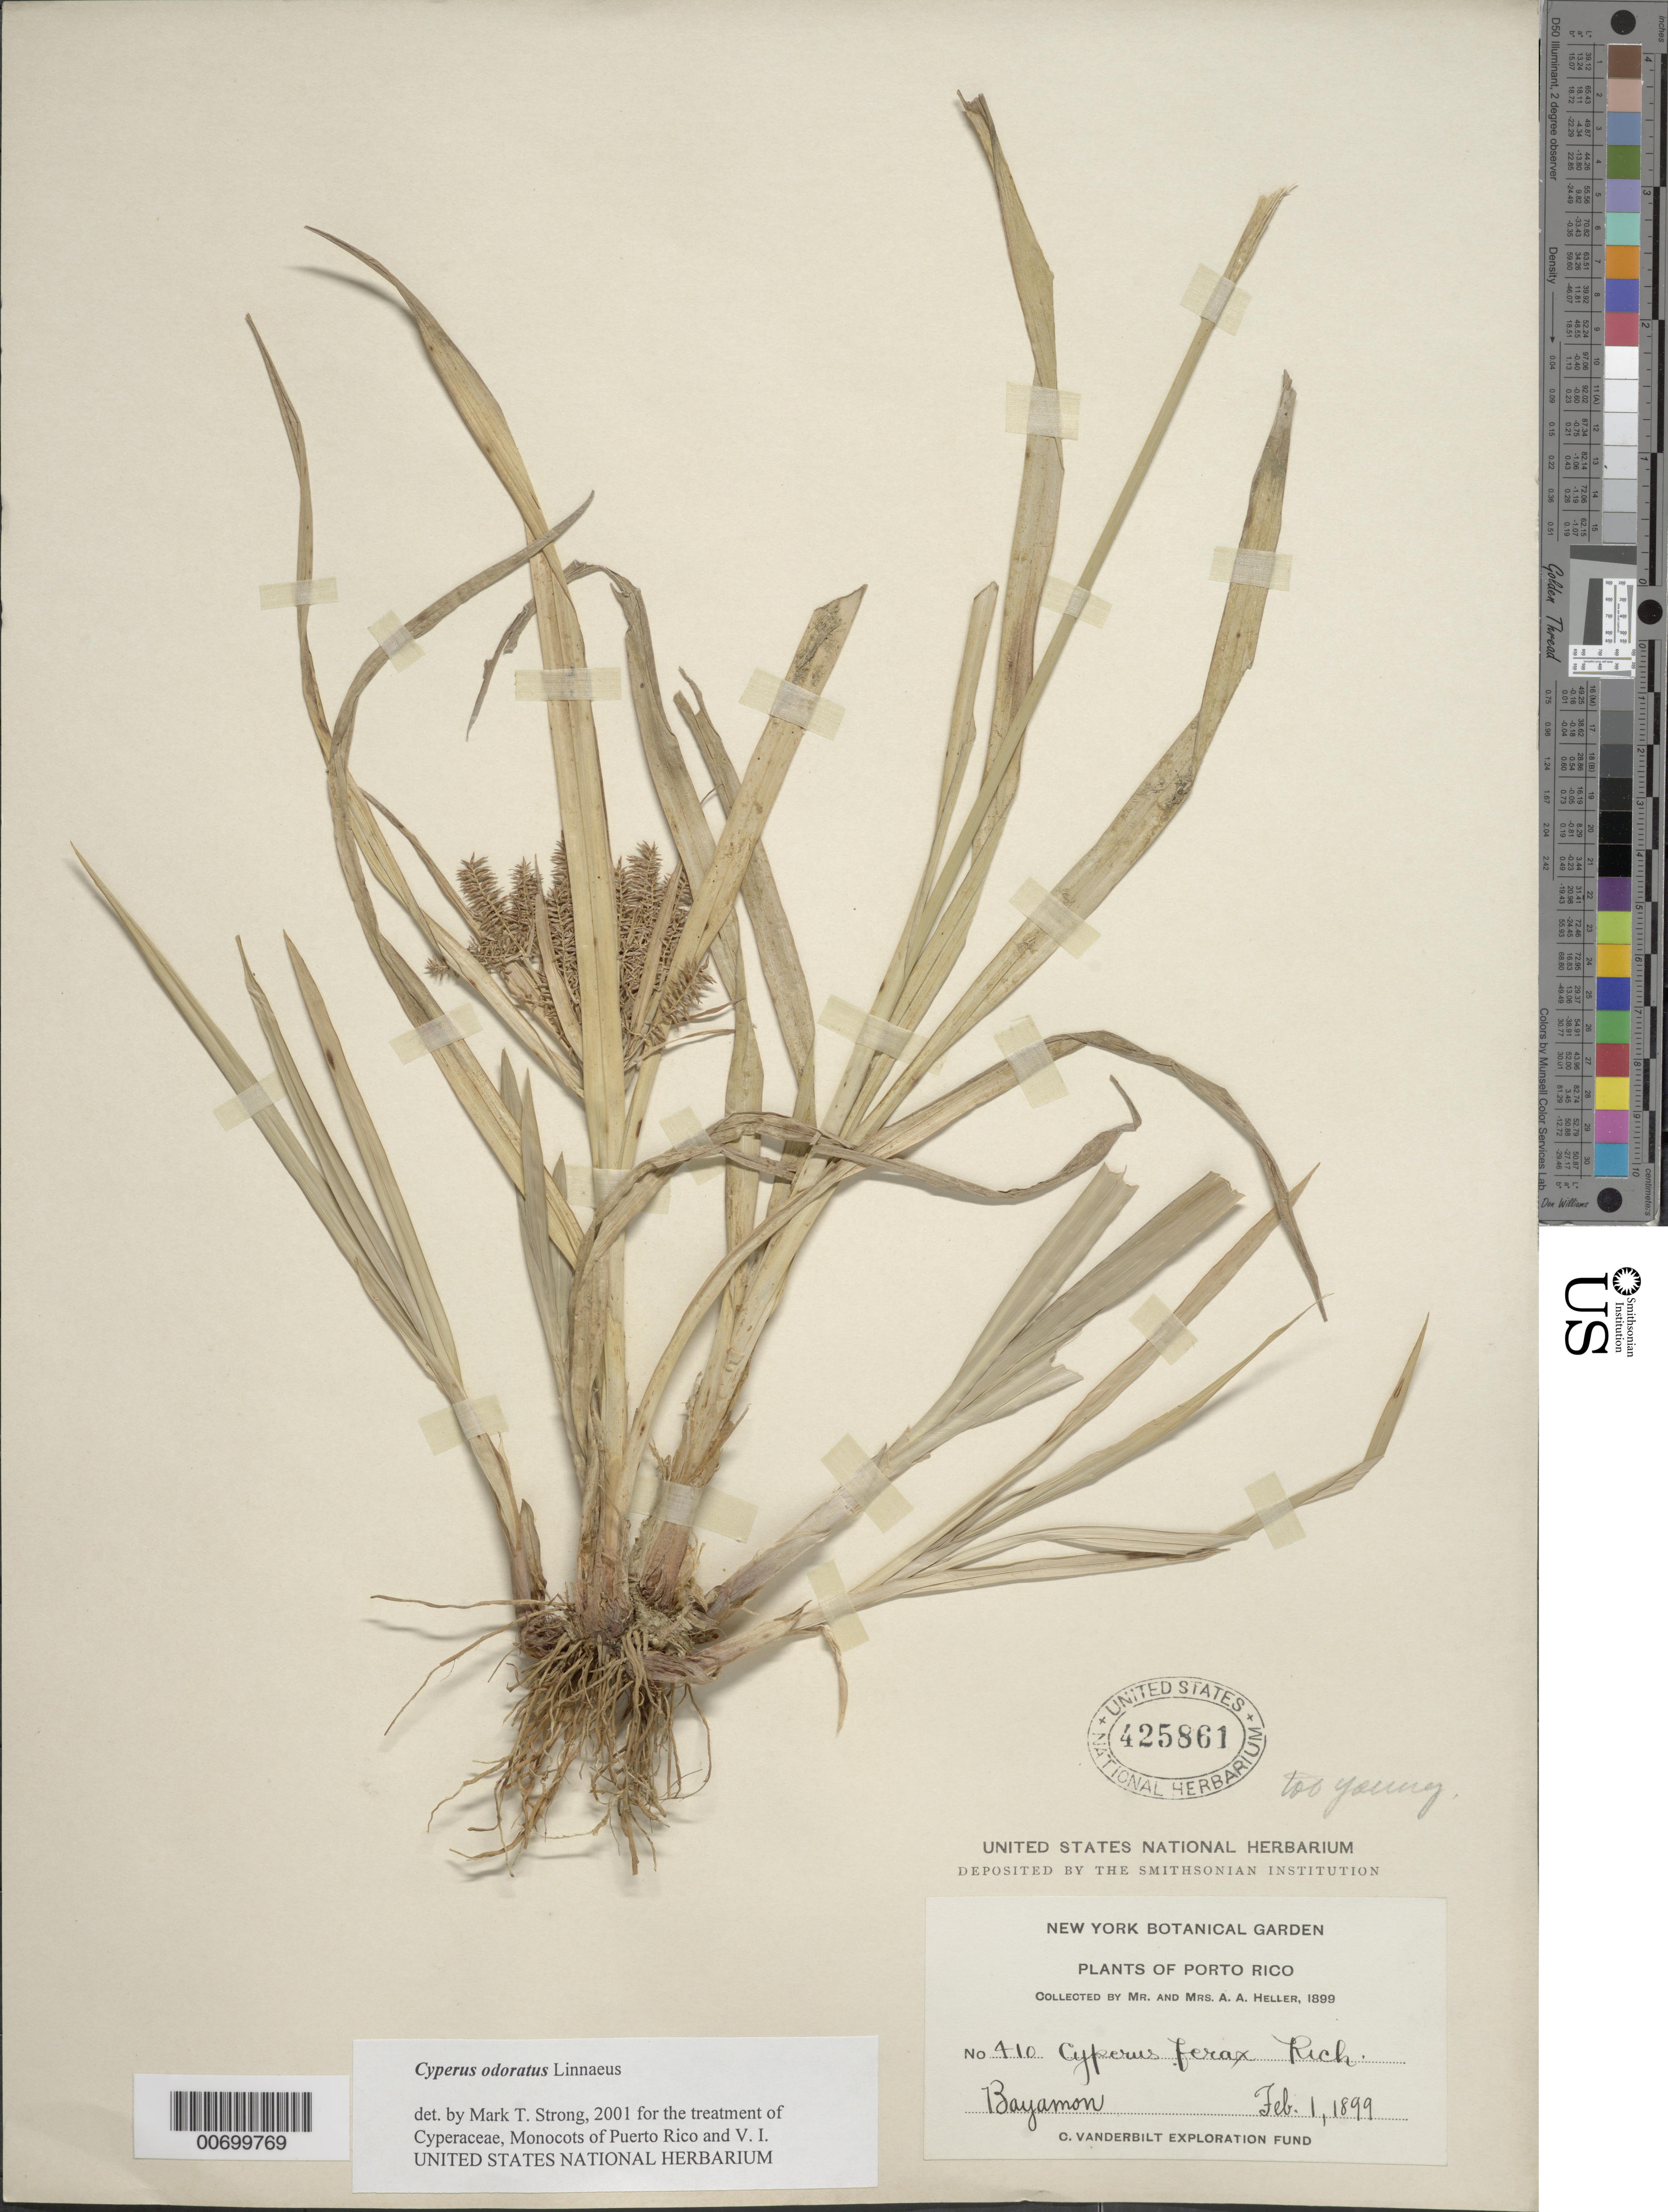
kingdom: Plantae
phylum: Tracheophyta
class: Liliopsida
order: Poales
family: Cyperaceae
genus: Cyperus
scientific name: Cyperus odoratus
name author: L.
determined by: Strong, M. T., (US), Smithsonian Institution - National Museum of Natural History (UNITED STATES)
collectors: A. A. Heller & E. G. Heller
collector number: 410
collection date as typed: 01 Feb 1899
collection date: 1899-02-01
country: Puerto Rico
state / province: Bayamón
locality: Bayamón.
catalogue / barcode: US 425861